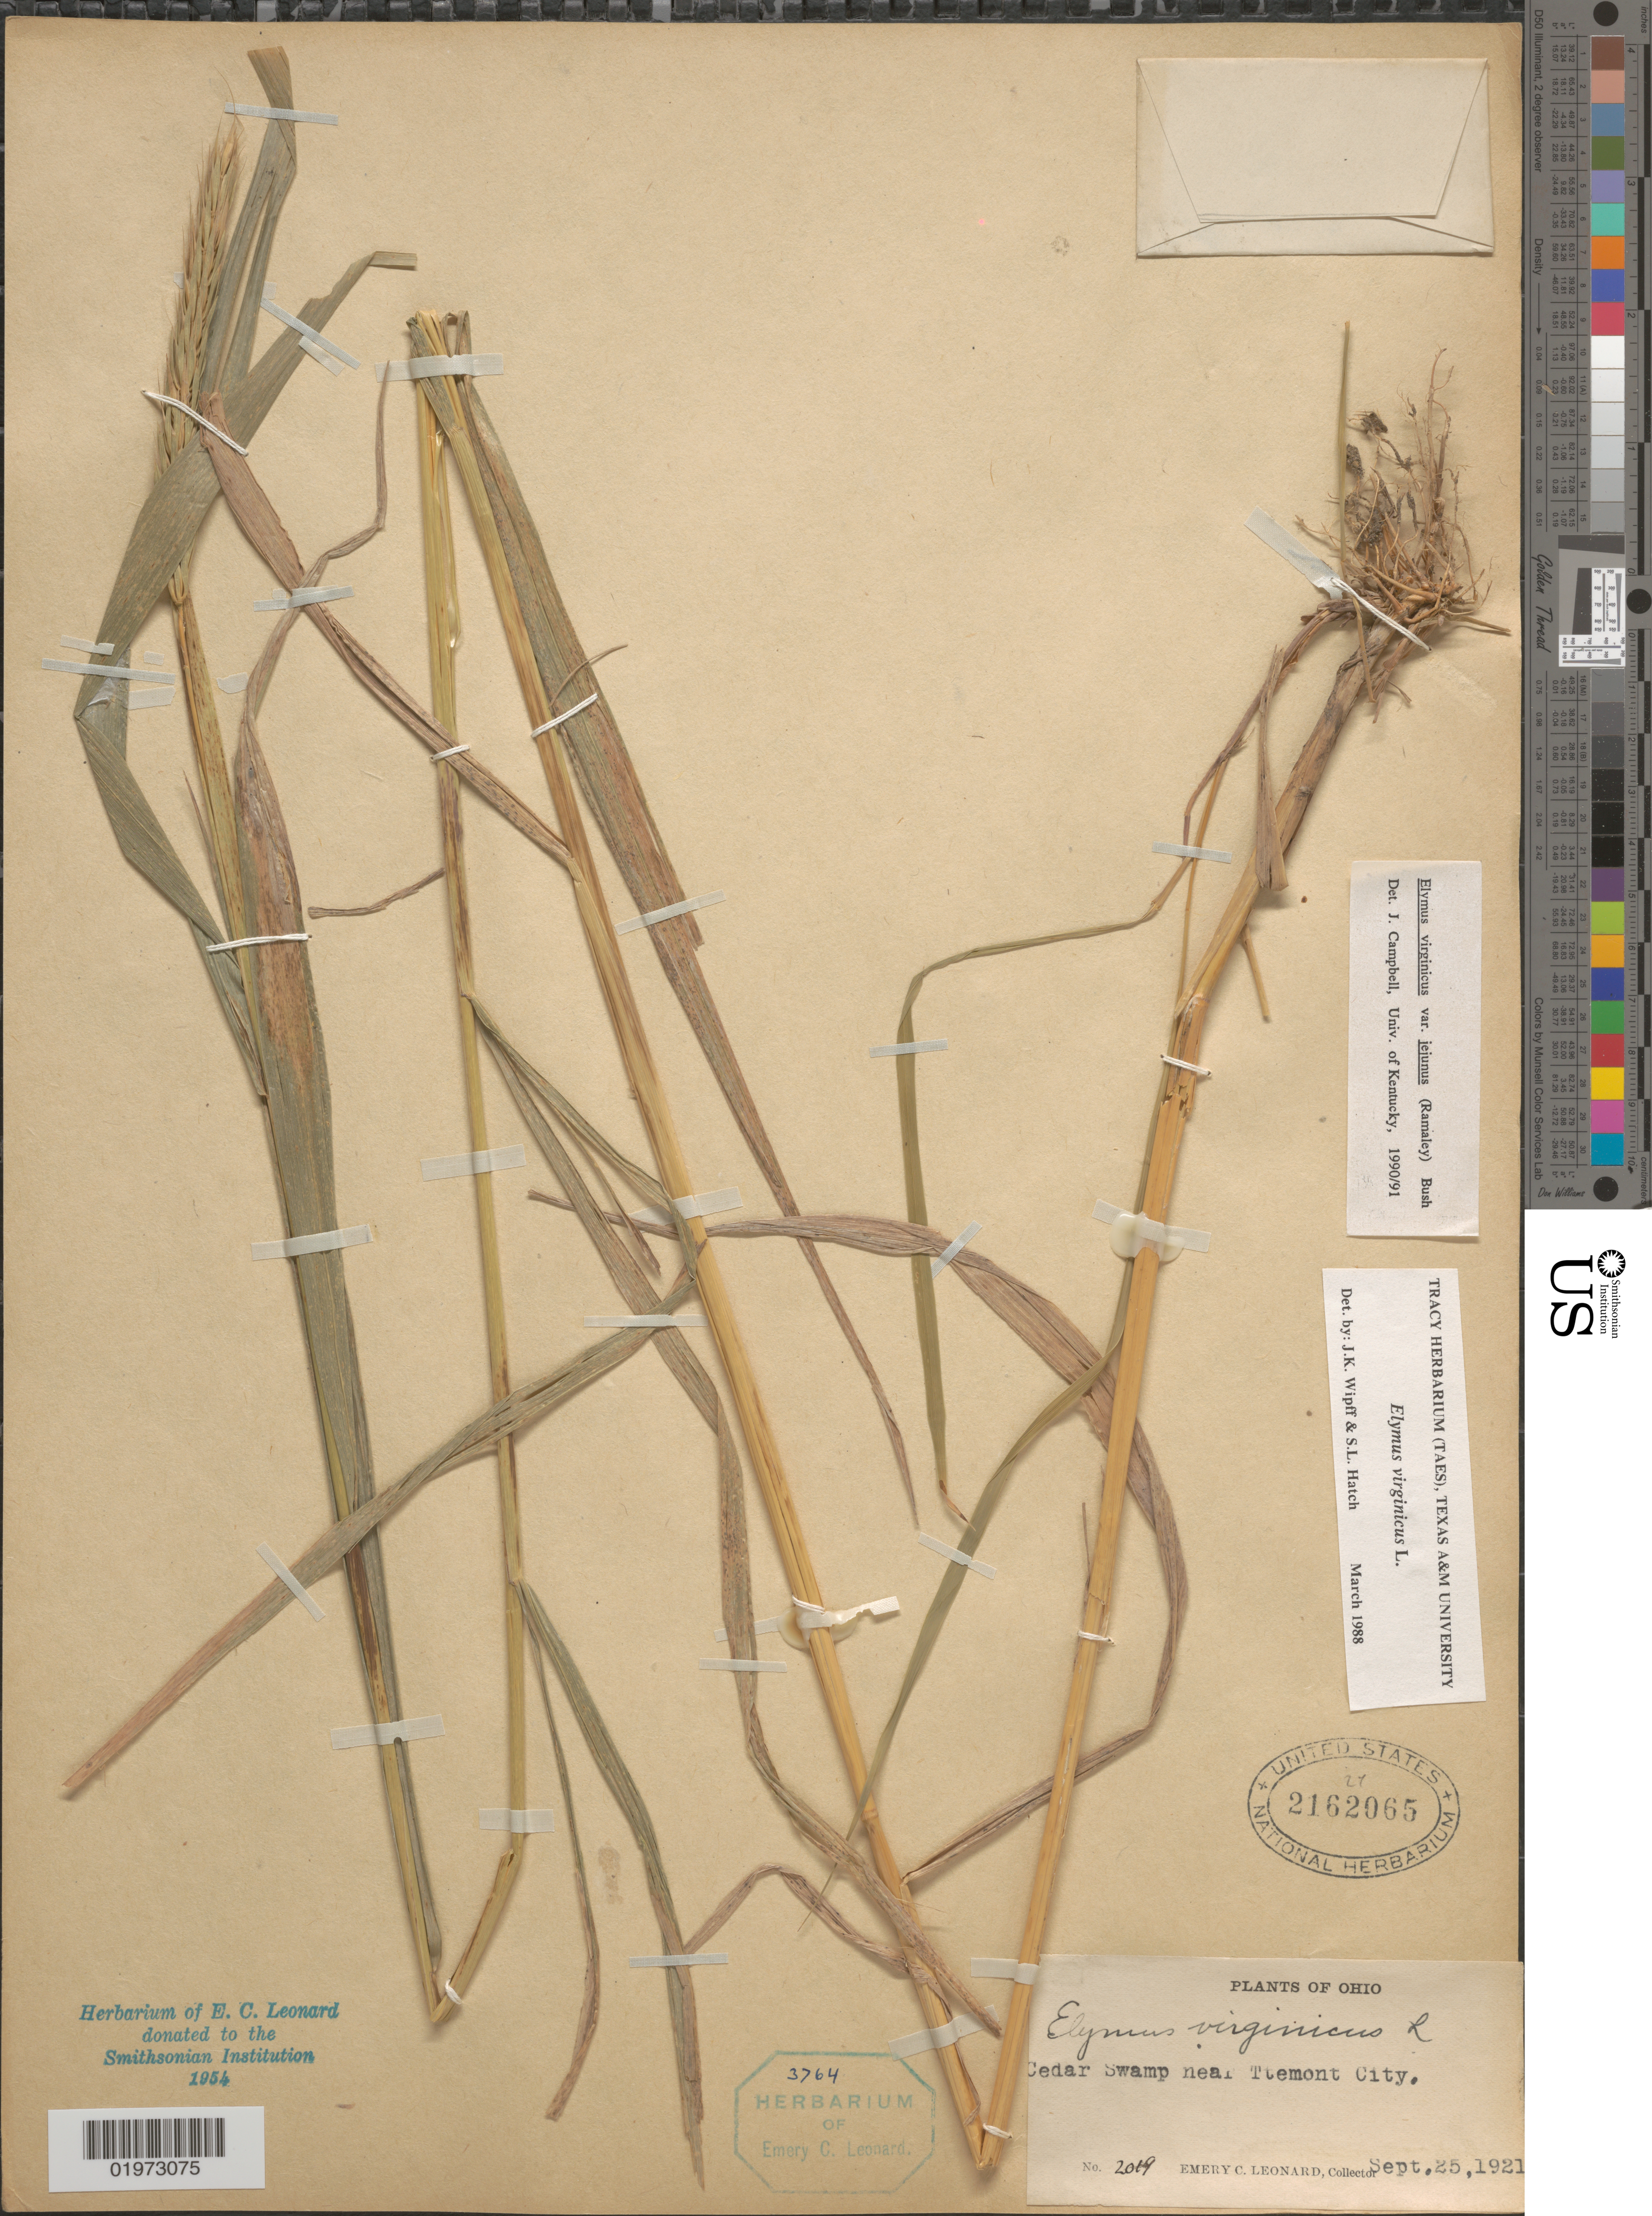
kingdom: Plantae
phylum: Tracheophyta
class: Liliopsida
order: Poales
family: Poaceae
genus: Elymus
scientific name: Elymus virginicus var. virginicus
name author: L.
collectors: E. C. Leonard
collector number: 2019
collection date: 1921-09-25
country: United States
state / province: Ohio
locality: Cedar Swamp near Tremont City.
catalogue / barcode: US 2162065